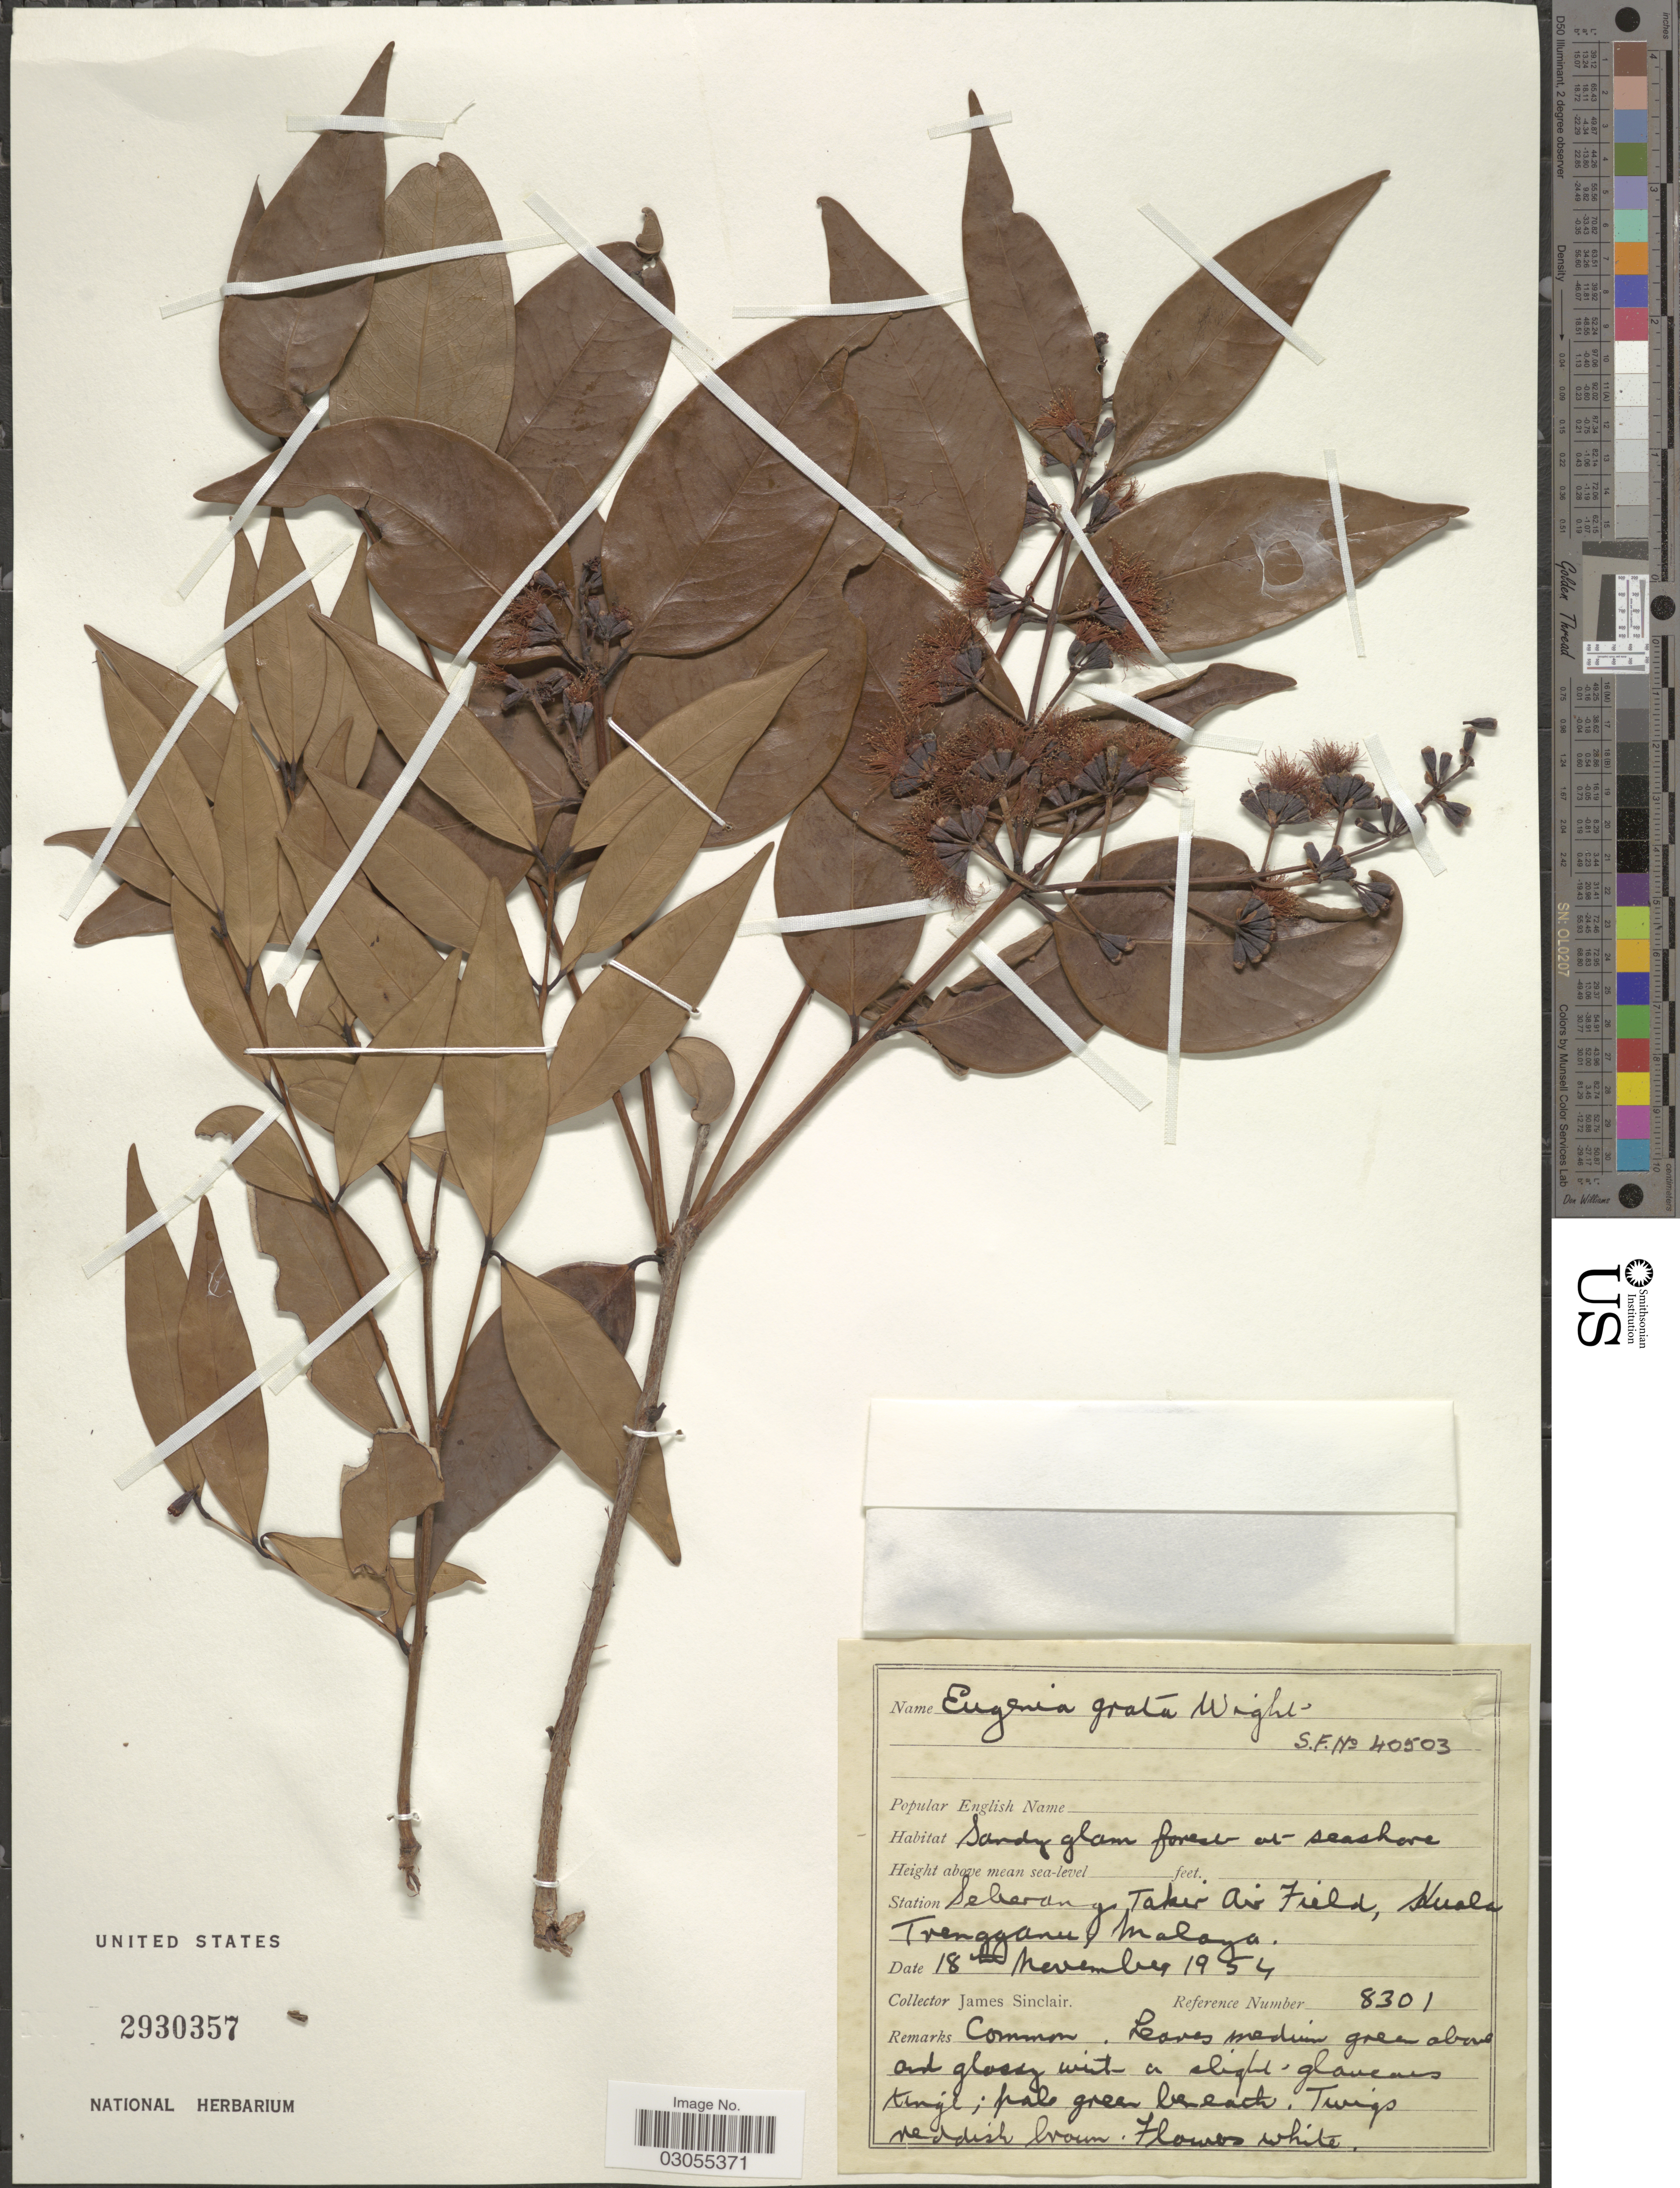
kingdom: Plantae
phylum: Tracheophyta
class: Magnoliopsida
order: Myrtales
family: Myrtaceae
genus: Syzygium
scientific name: Syzygium antisepticum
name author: (Blume) Merr. & L.M. Perry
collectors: J. Sinclair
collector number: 8301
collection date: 1954-11-18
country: Malaysia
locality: Station Seberang Takir Air Field, Kuala Trengganu Malaya.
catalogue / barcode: US 2930357